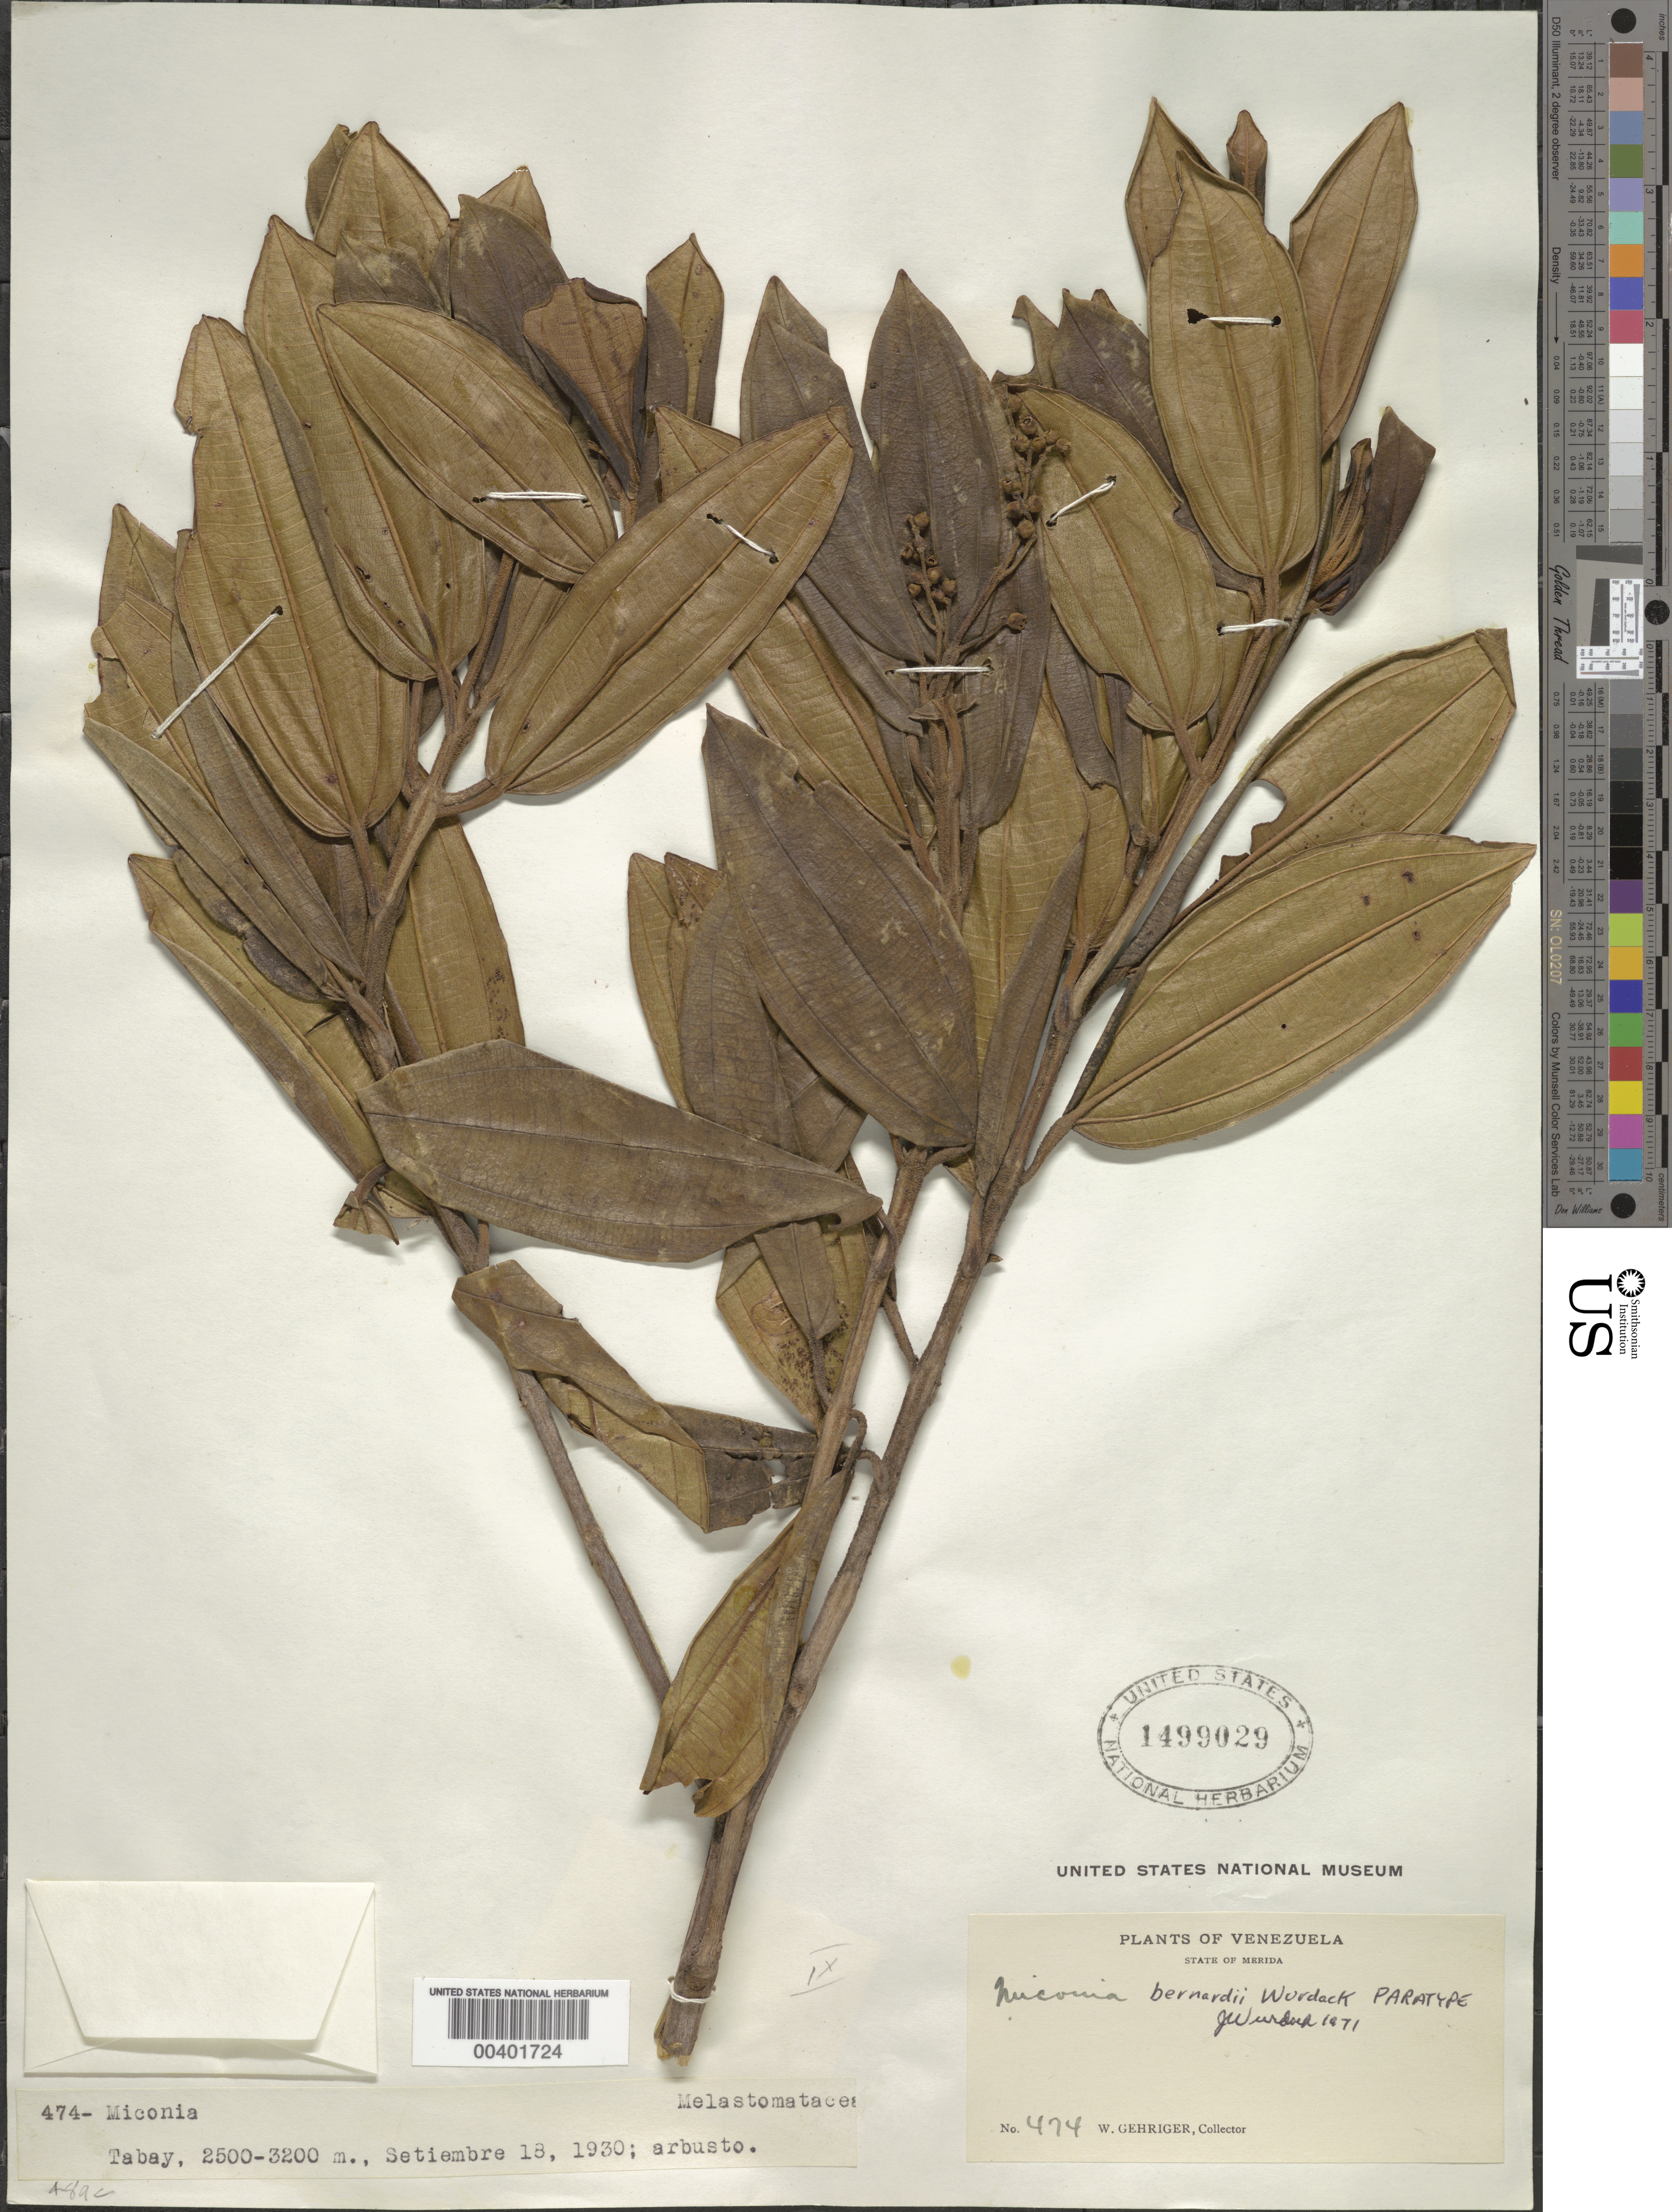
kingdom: Plantae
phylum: Tracheophyta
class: Magnoliopsida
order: Myrtales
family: Melastomataceae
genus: Miconia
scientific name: Miconia bernardii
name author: Wurdack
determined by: Wurdack, John J., (US), US (UNITED STATES)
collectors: W. Gehriger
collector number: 474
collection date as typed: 18 Sep 1930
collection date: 1930-09-18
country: Venezuela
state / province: Mérida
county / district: Libertador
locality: Tabay Tabay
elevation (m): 2500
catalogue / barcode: US 1499029